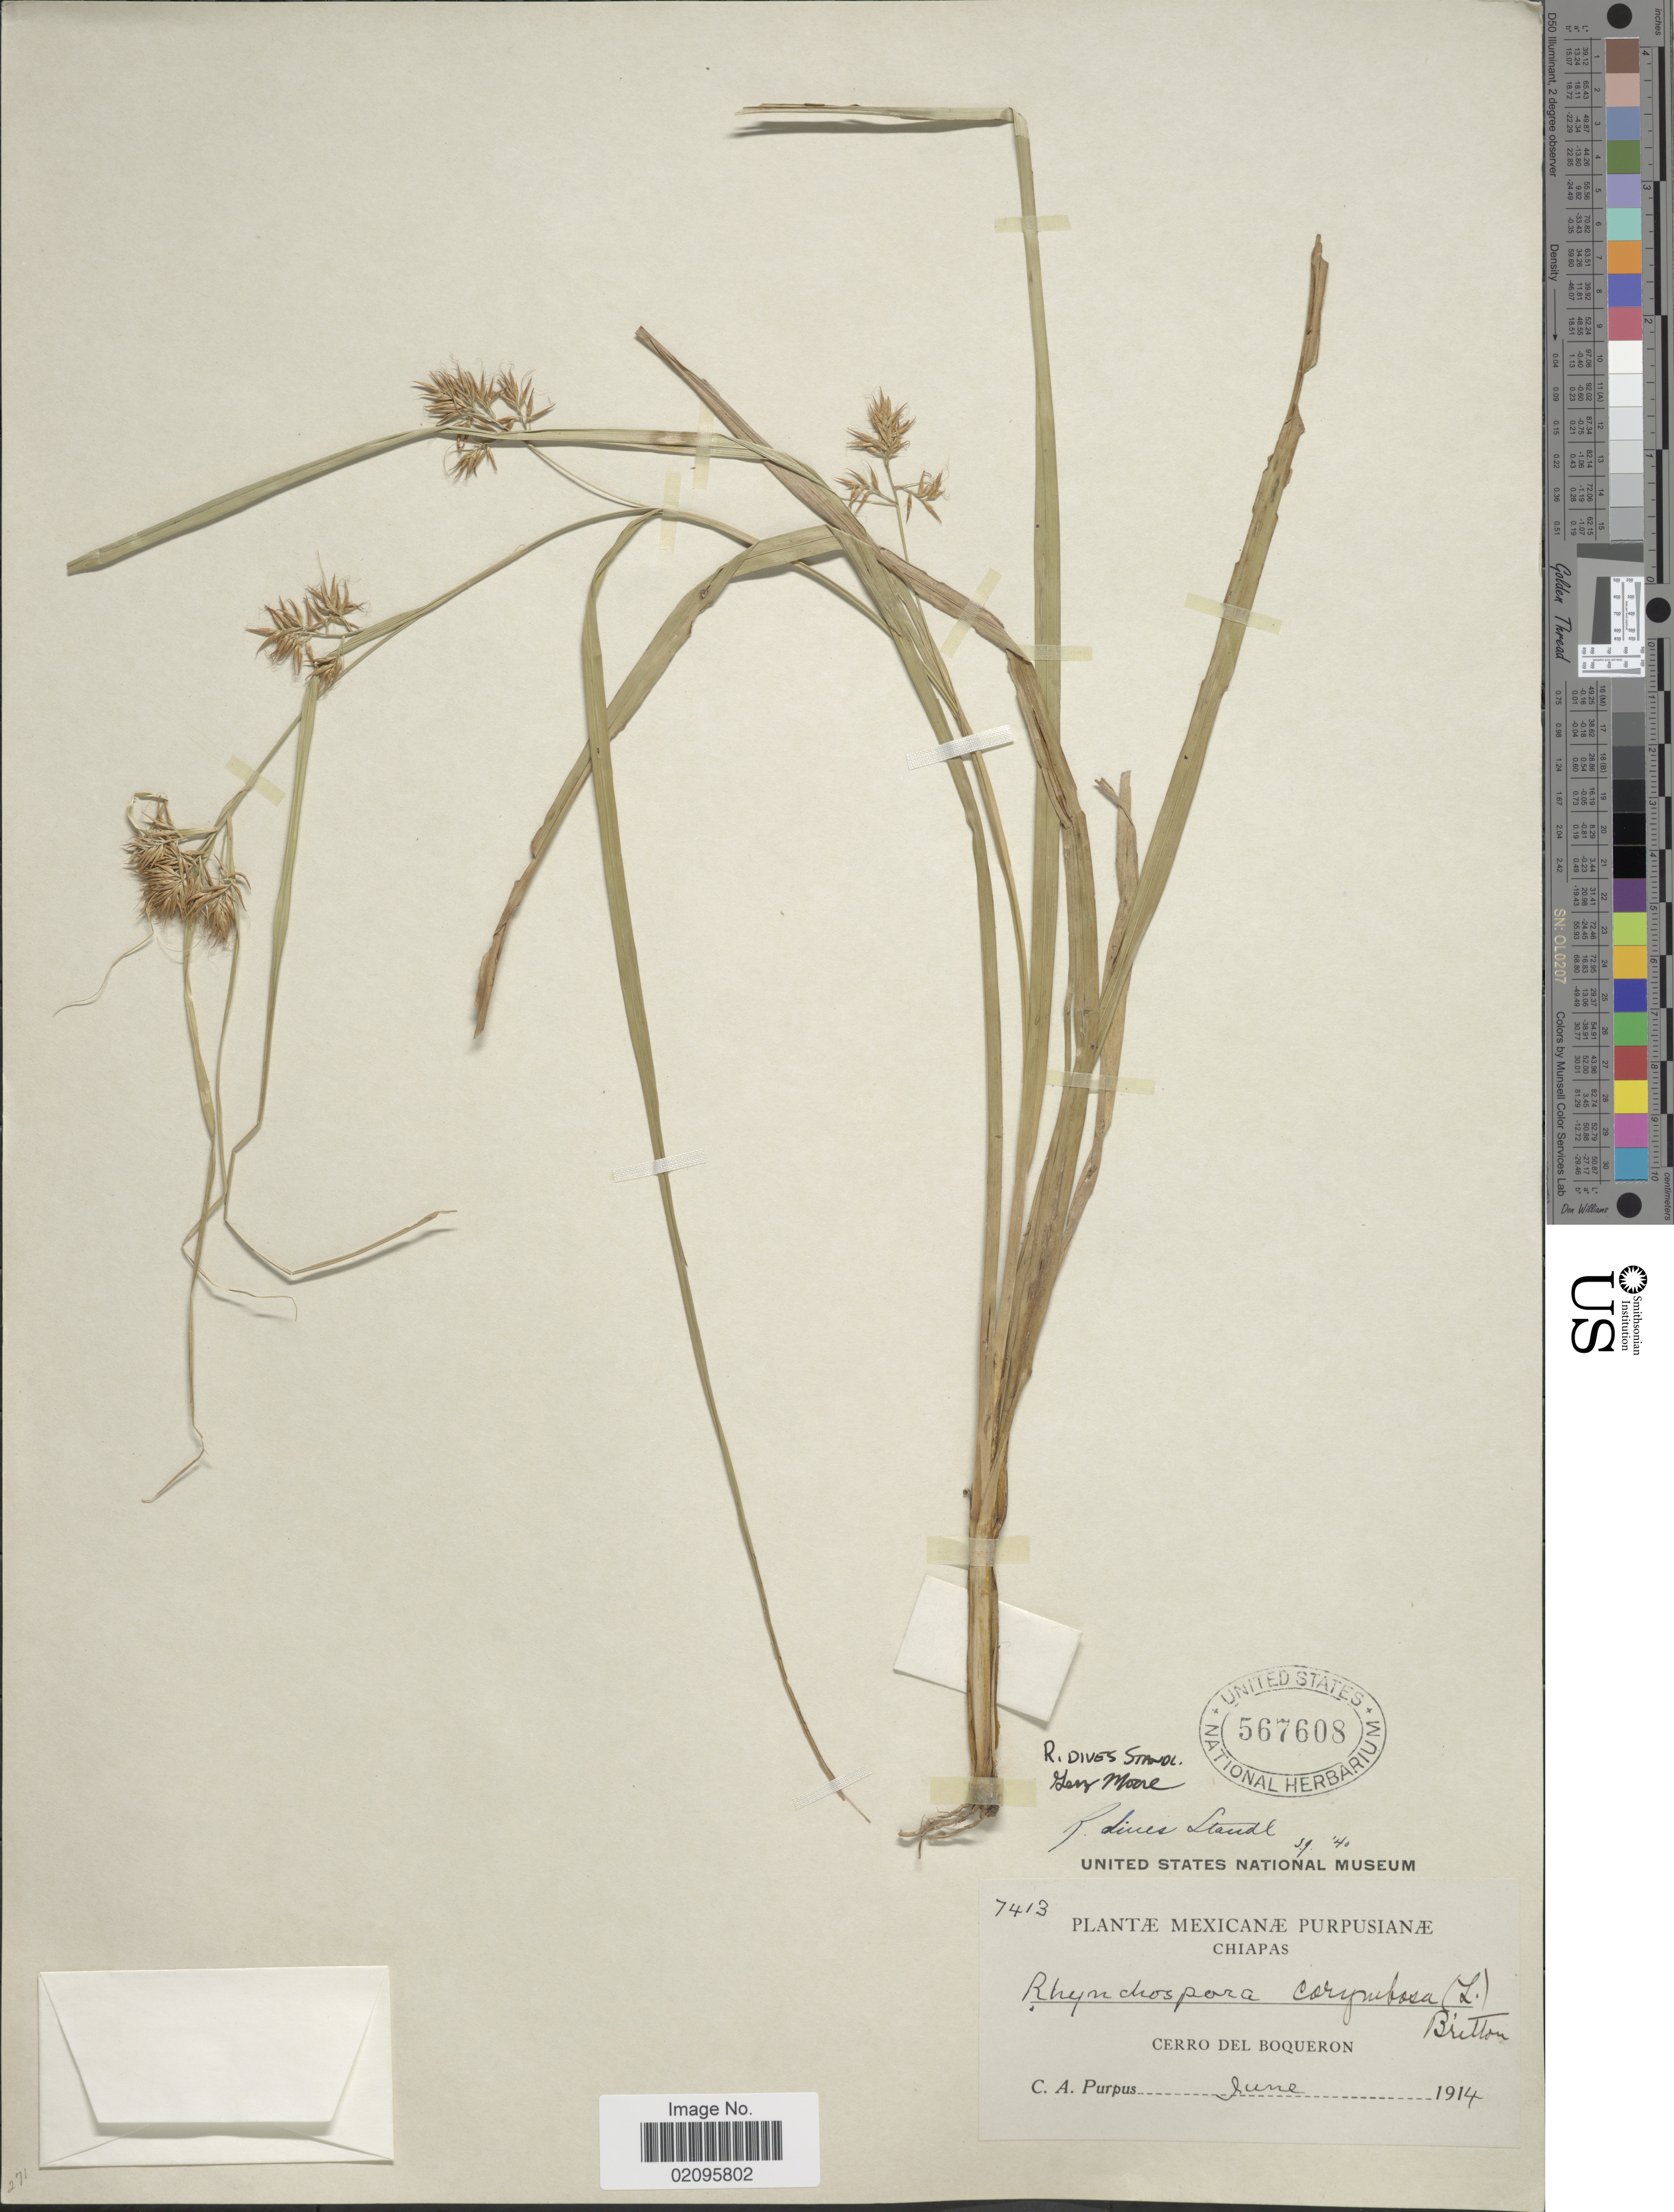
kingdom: Plantae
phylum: Tracheophyta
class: Liliopsida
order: Poales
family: Cyperaceae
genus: Rhynchospora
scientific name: Rhynchospora dives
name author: Standl.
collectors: C. A. Purpus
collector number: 7413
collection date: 1914-06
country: Mexico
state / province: Chiapas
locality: Cerro del Boqueron.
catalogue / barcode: US 567608